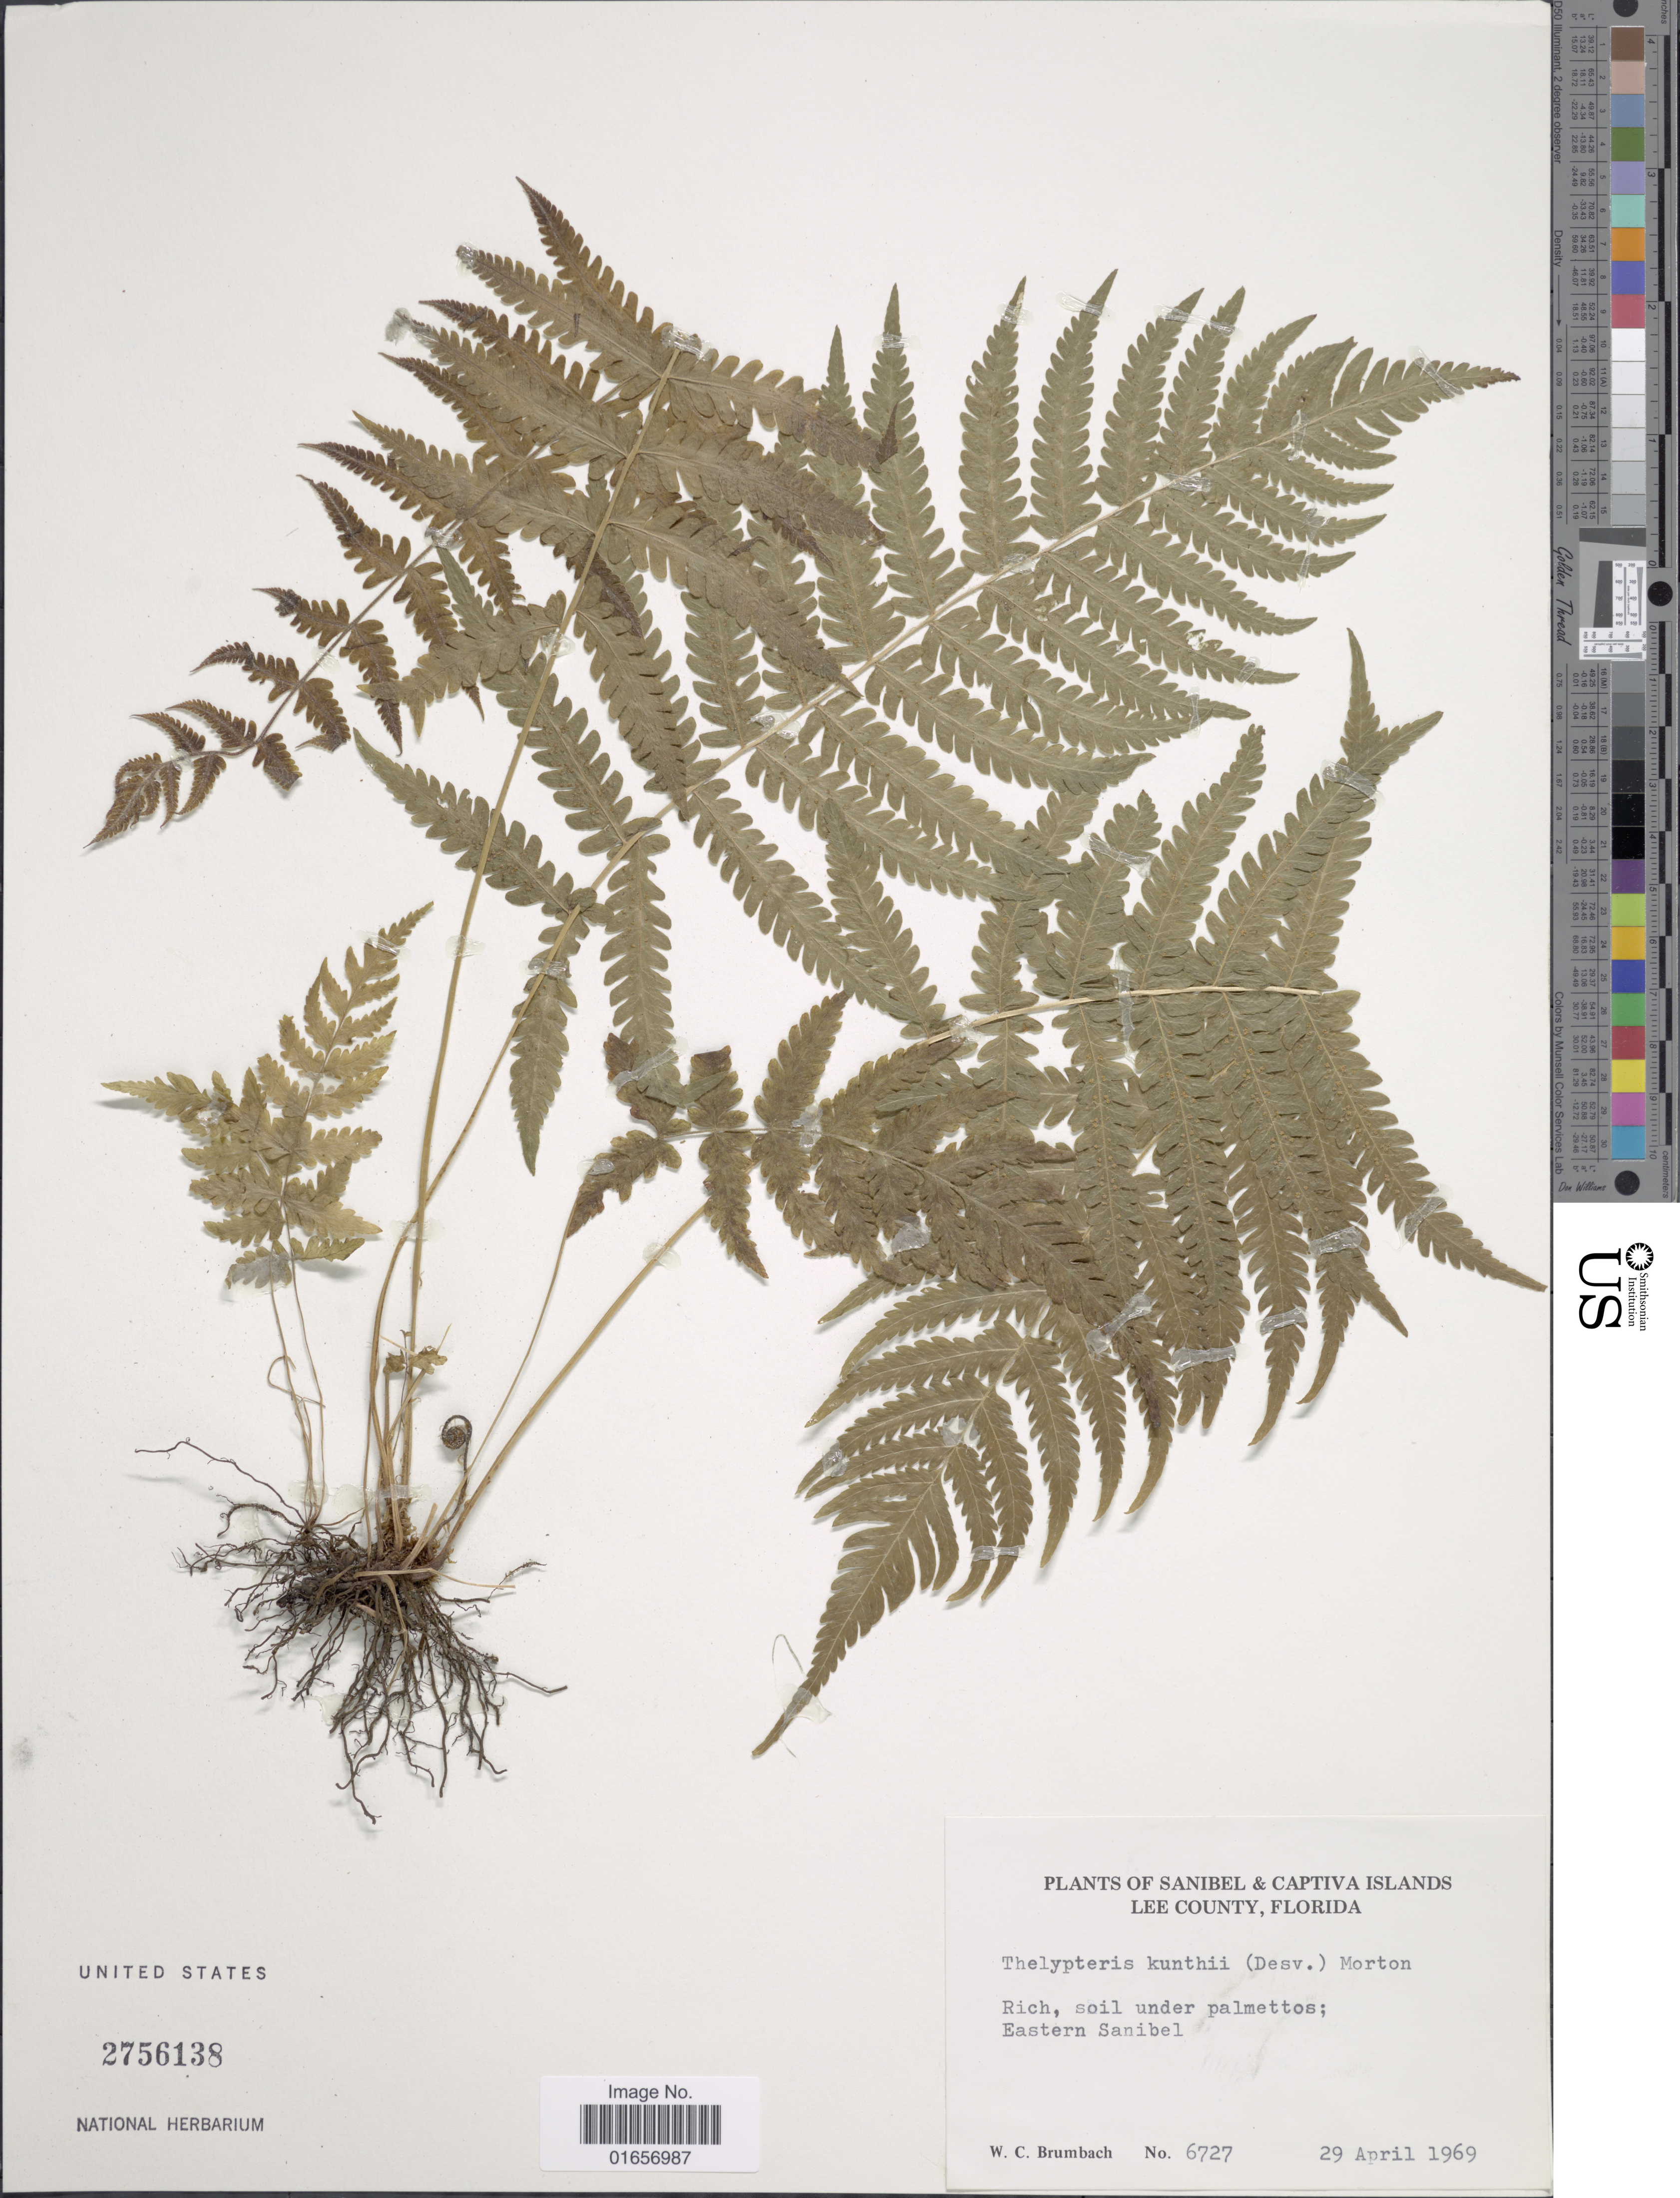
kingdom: Plantae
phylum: Tracheophyta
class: Polypodiopsida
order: Polypodiales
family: Thelypteridaceae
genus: Christella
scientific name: Christella kunthii comb. ined.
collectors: W. C. Brumbach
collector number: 6727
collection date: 1969-04-29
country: United States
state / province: Florida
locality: Sanibel & Captiva Islands, Lee County, eastern Sanibel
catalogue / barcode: US 2756138